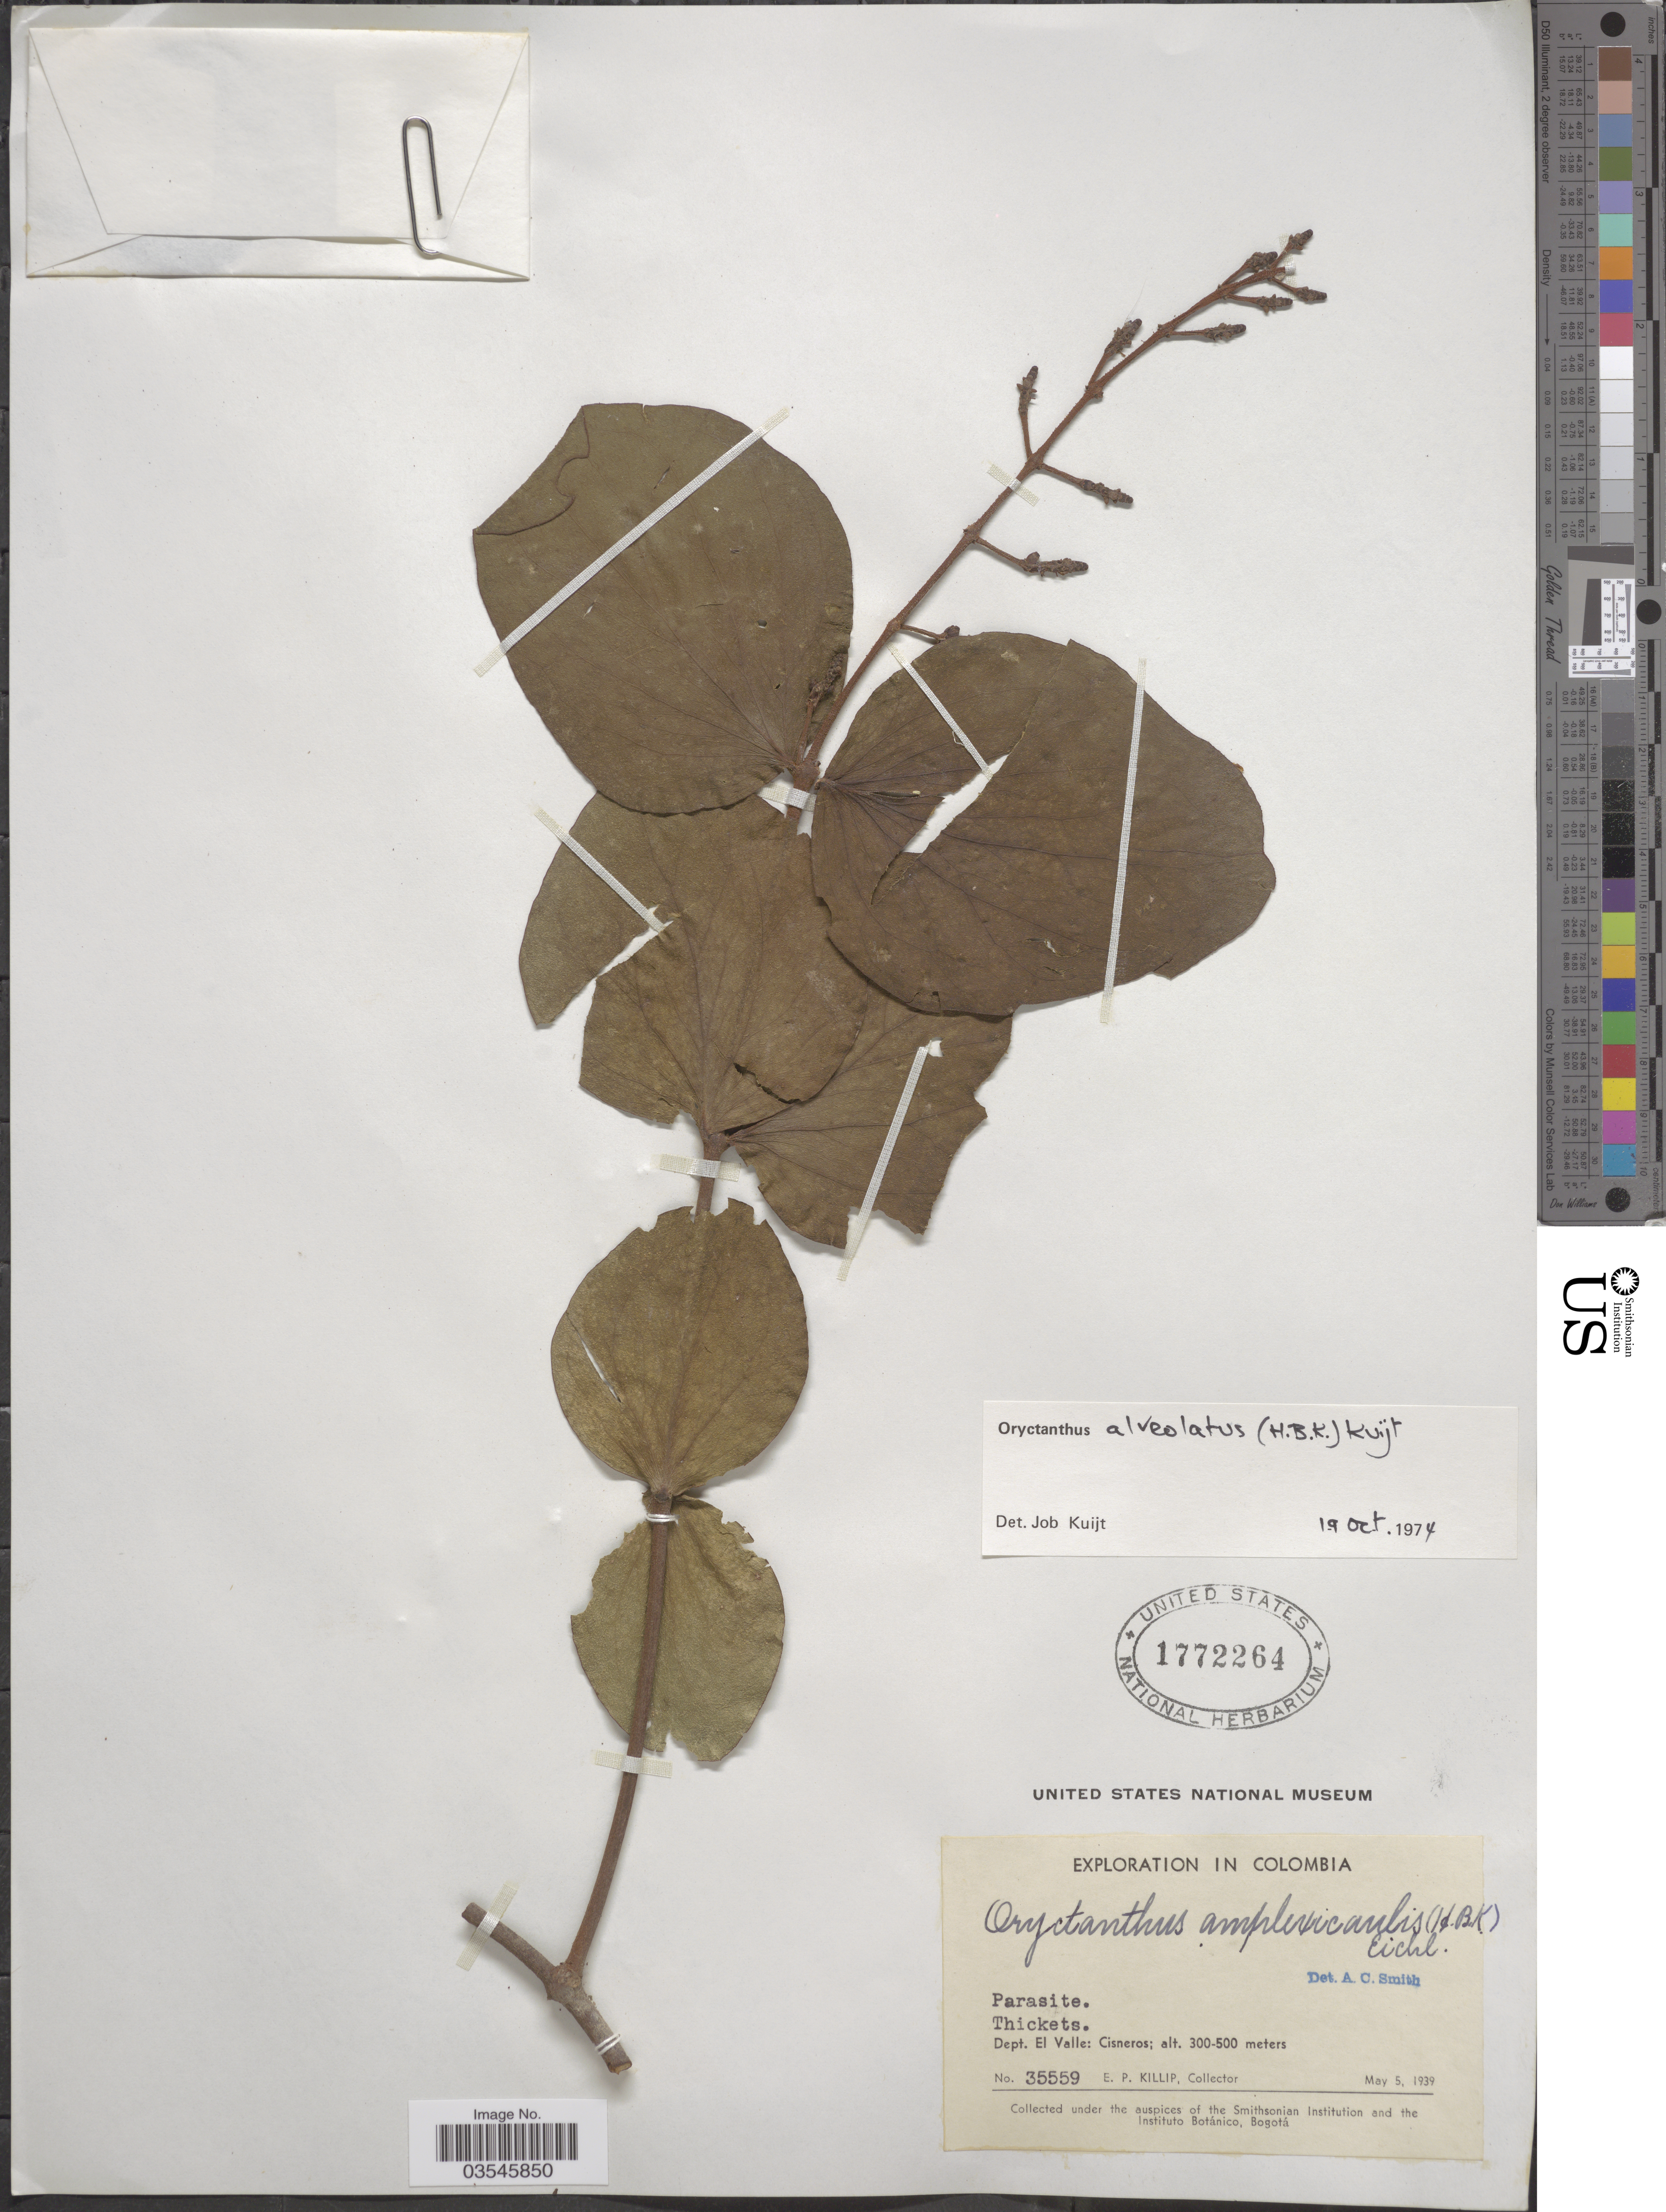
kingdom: Plantae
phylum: Tracheophyta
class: Magnoliopsida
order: Santalales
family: Loranthaceae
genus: Oryctanthus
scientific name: Oryctanthus alveolatus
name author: (Kunth) Kuijt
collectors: E. P. Killip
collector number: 35559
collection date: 1939-05-05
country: Colombia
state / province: Valle del Cauca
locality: Dept. El Valle: Cisneros.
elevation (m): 300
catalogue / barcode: US 1772264